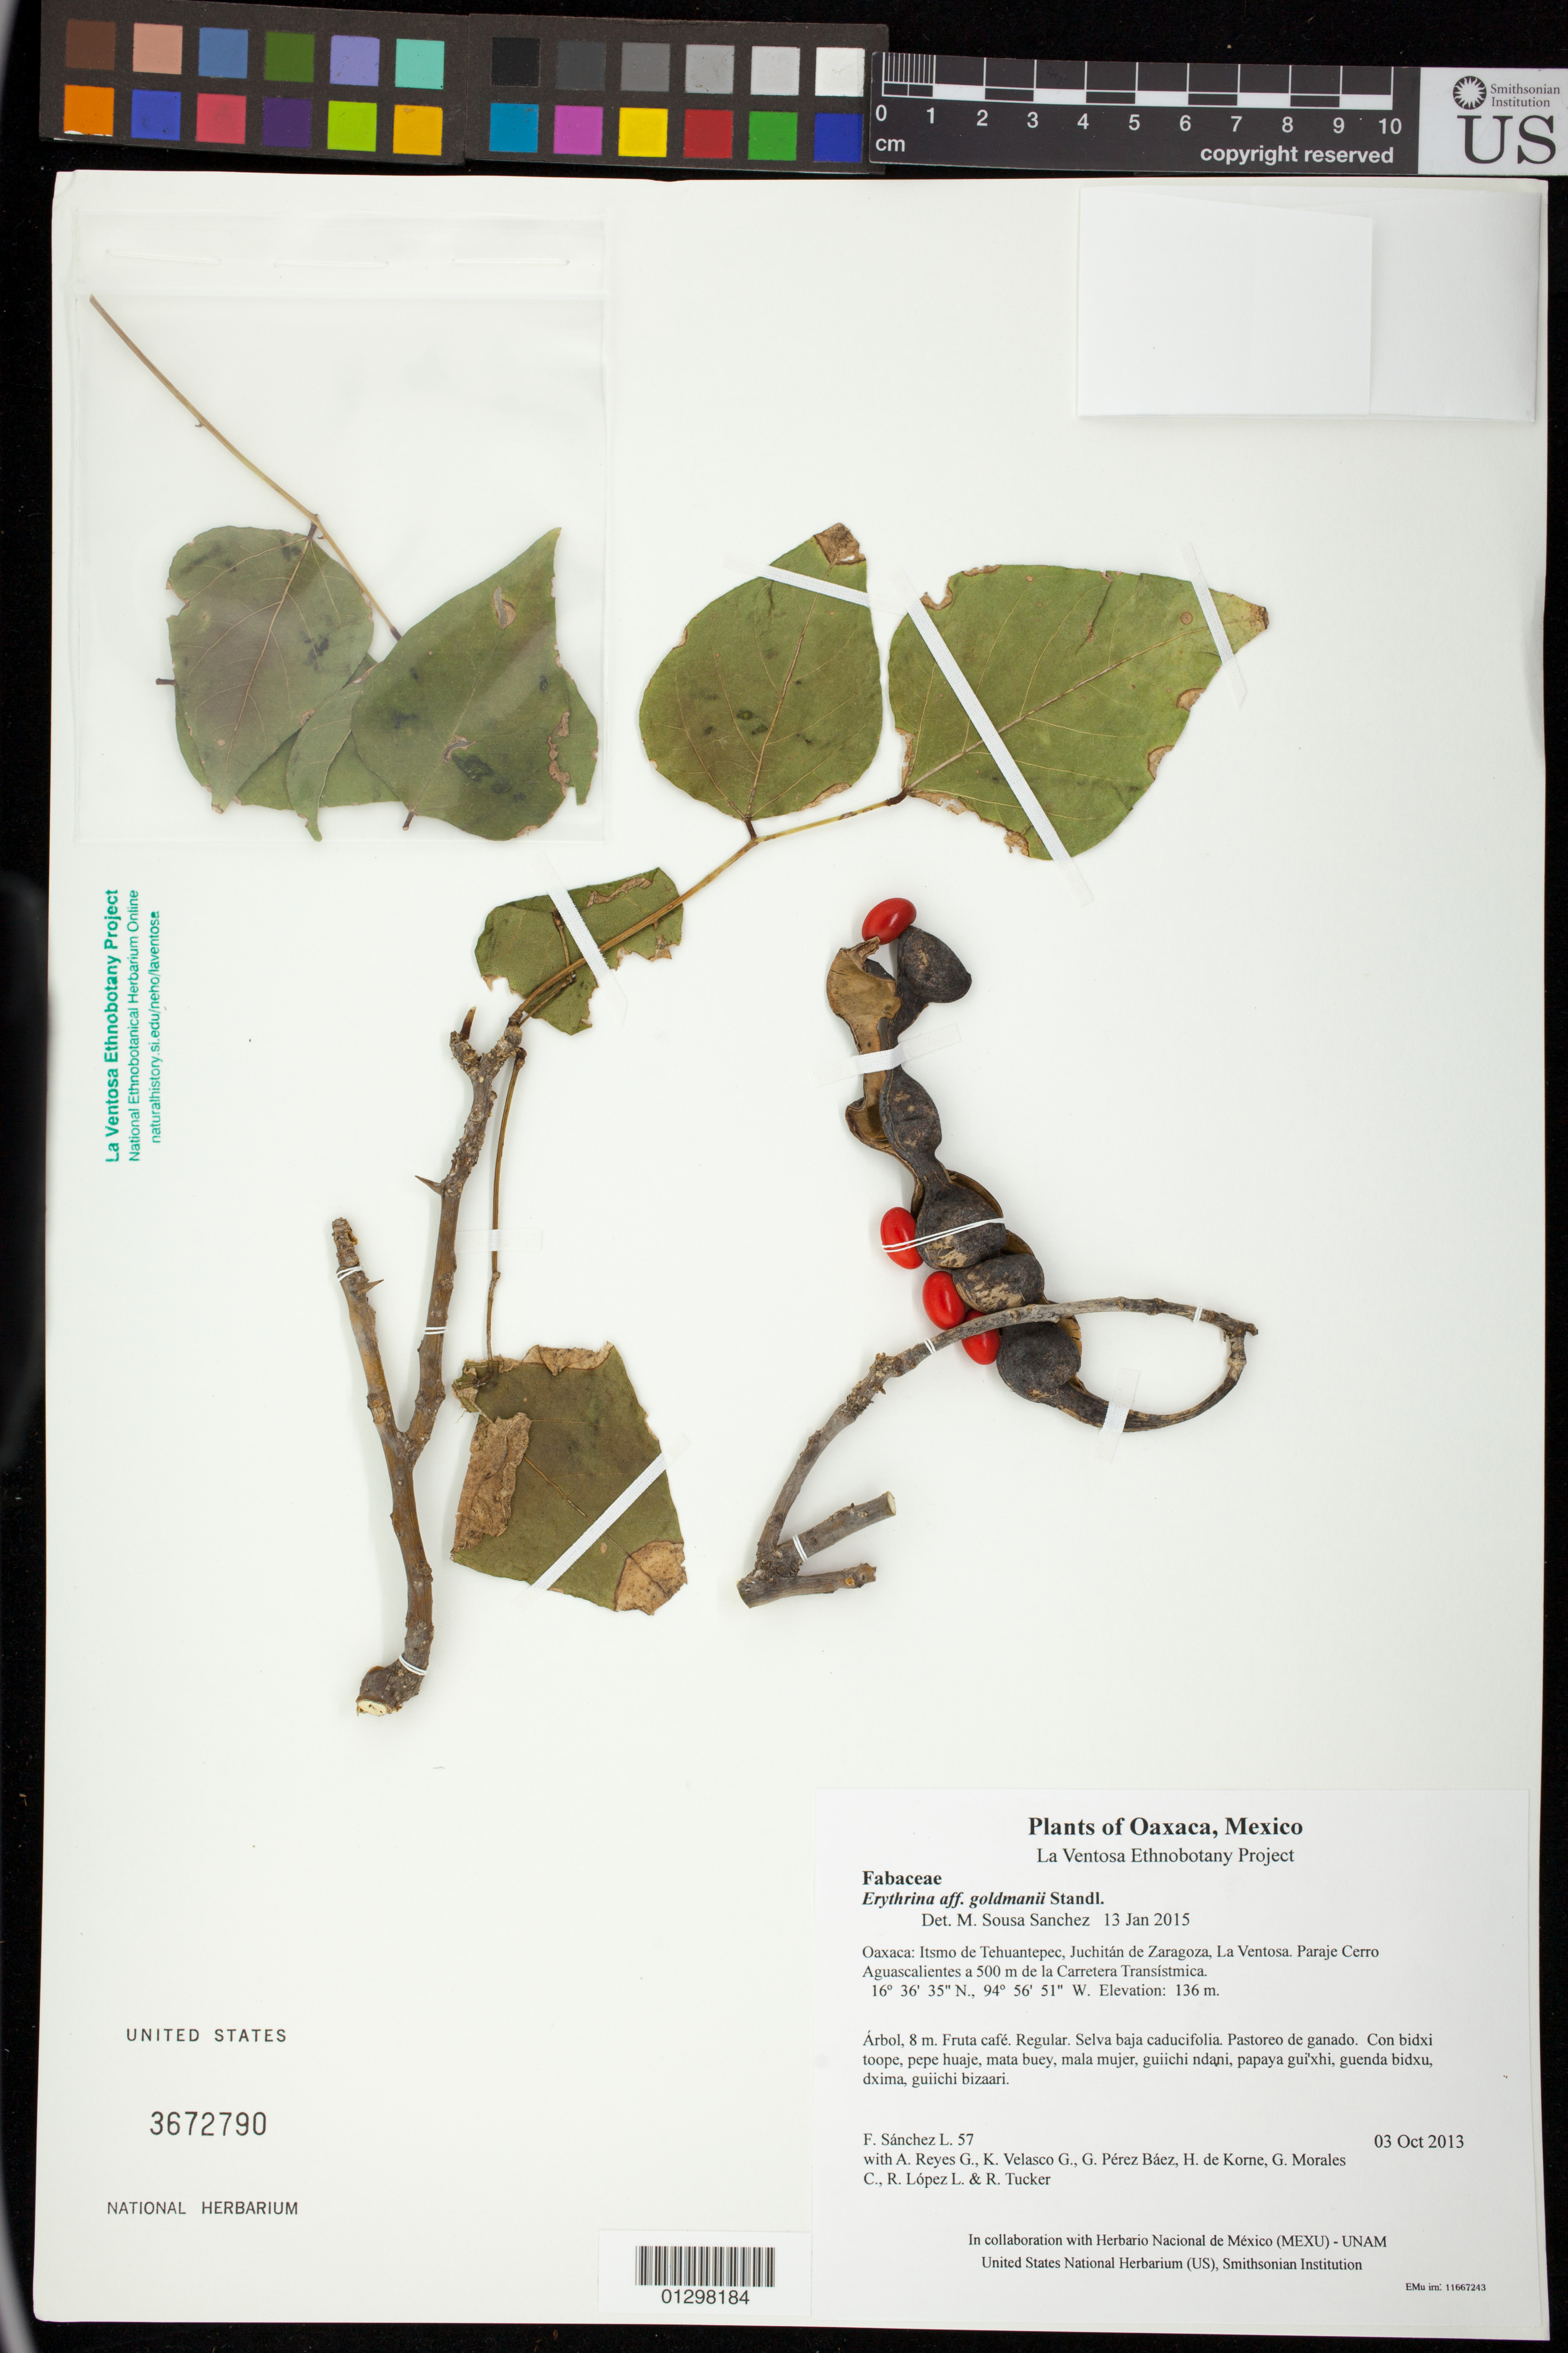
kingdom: Plantae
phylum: Tracheophyta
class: Magnoliopsida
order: Fabales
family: Fabaceae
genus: Erythrina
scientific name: Erythrina goldmanii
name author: Standl.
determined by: Sousa S., Mario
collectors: F. Sánchez L., A. Reyes G., K. Velasco G., G. Pérez Báez, H. de Korne, G. Morales C., R. López L. & R. Tucker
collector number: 57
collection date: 2013-10-03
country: Mexico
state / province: Oaxaca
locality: Itsmo de Tehuantepec, Juchitán de Zaragoza, La Ventosa. Paraje Cerro Aguascalientes a 500 m de la Carretera Transístmica.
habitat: Selva baja caducifolia. Pastoreo de ganado.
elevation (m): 136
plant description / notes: JEBOT, MEXU, SERO, SIPI, US; Yaga. 8 m. Cuaananaxhi namuu. Nuu.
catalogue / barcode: US 3672790